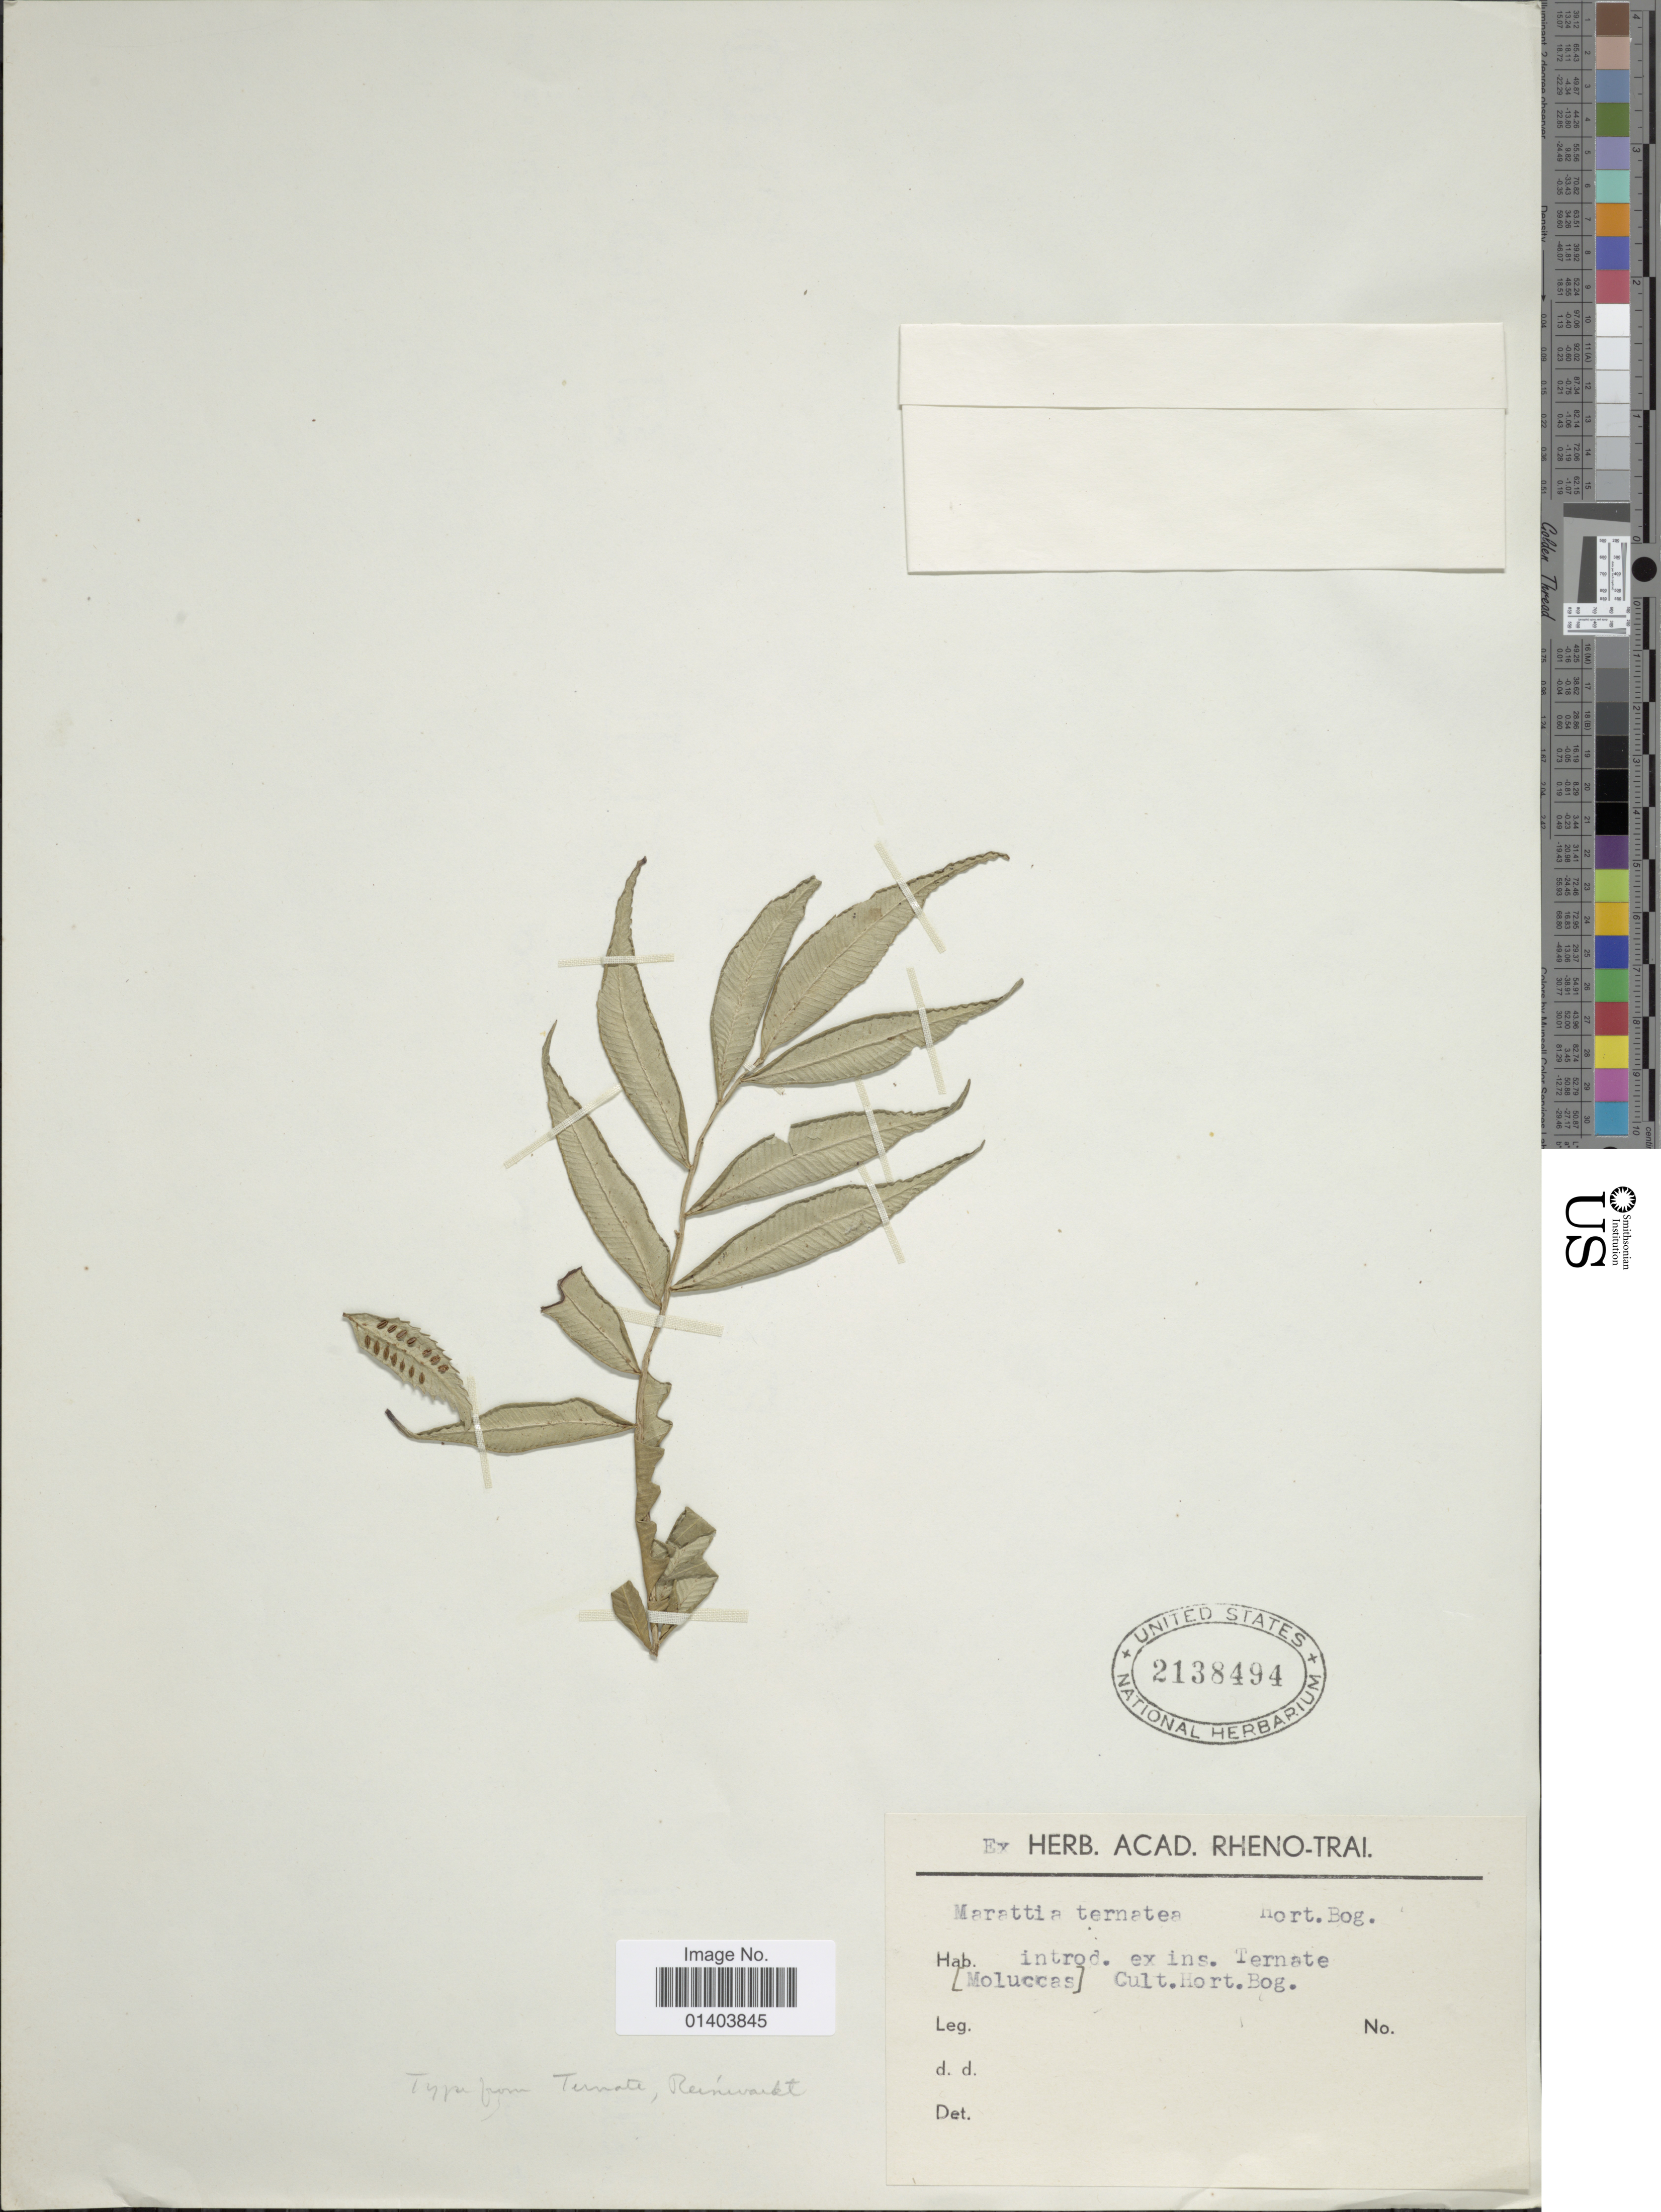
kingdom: Plantae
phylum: Tracheophyta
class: Polypodiopsida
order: Marattiales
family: Marattiaceae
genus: Ptisana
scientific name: Ptisana ternatea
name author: (de Vriese) Murdock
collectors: ex herb. Acad. Rhenotraiect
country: Indonesia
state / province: Maluku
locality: Intod ex ins Ternate [Moluccas] Cult Hort Bog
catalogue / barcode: US 2138494